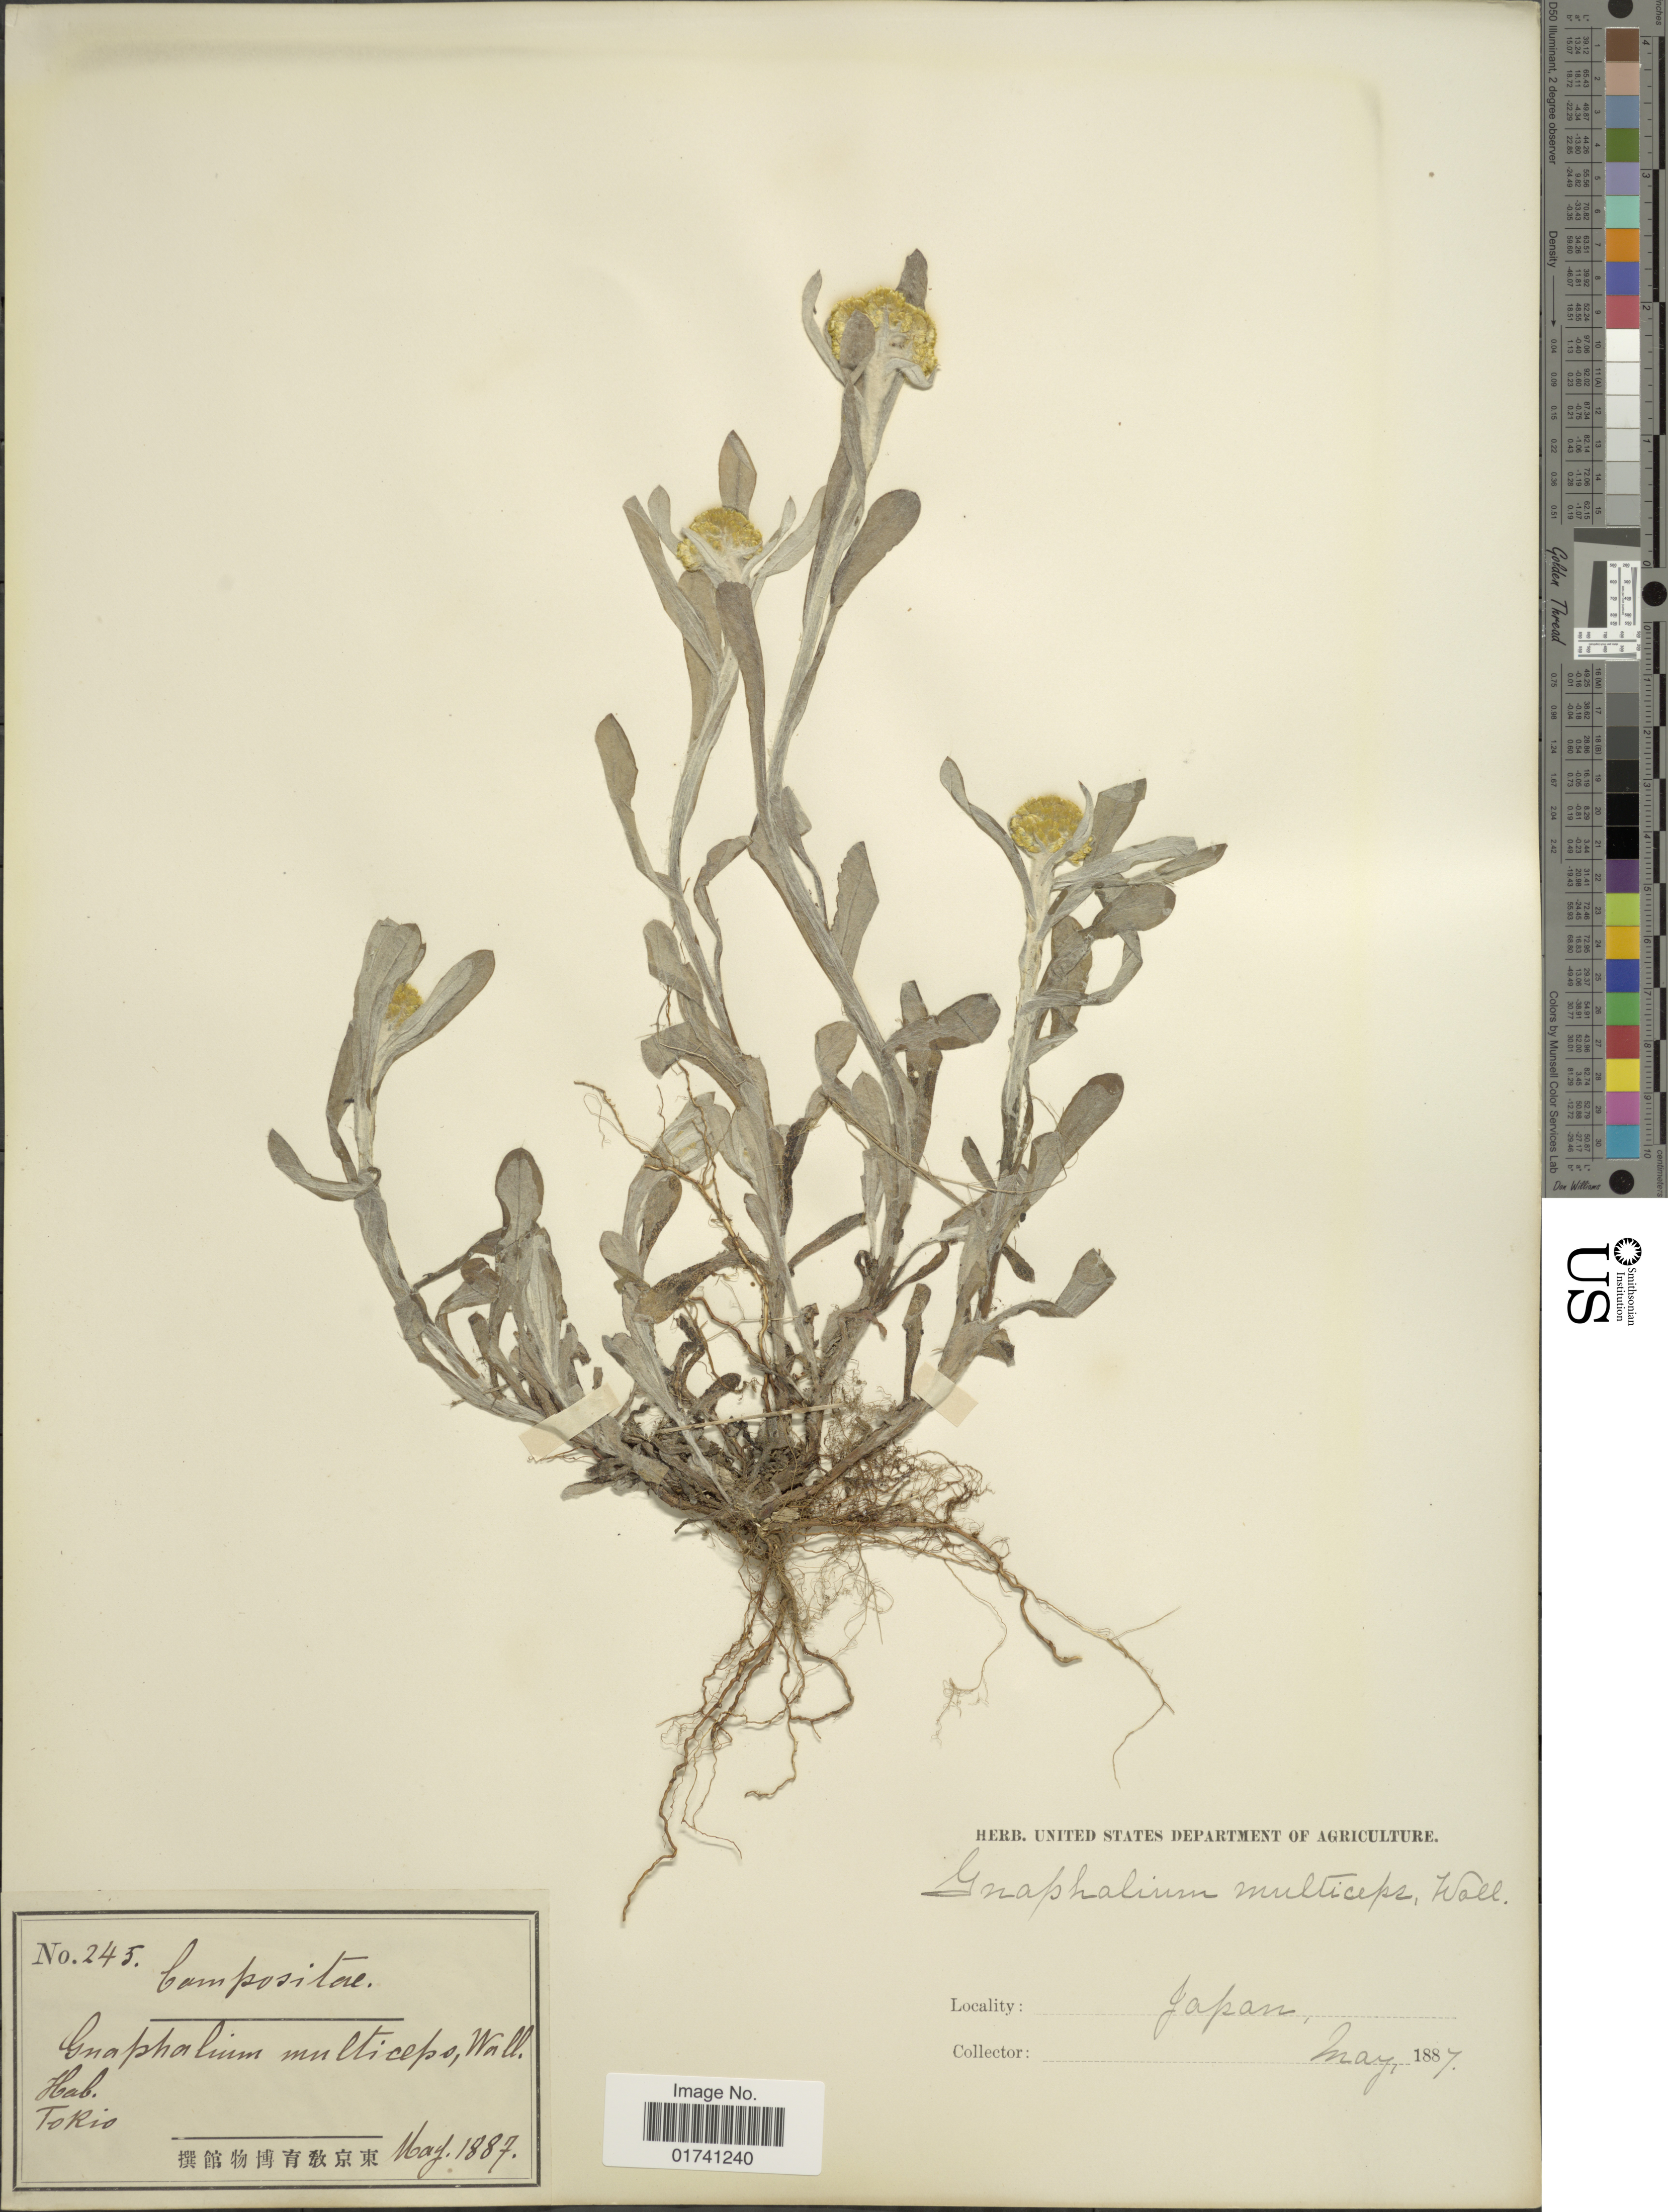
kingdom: Plantae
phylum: Tracheophyta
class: Magnoliopsida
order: Asterales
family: Asteraceae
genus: Laphangium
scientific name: Laphangium affine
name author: (D. Don) Tzvelev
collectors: Facchini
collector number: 245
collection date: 1887-05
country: Japan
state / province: Tokyo, Federal City of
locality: Tokio